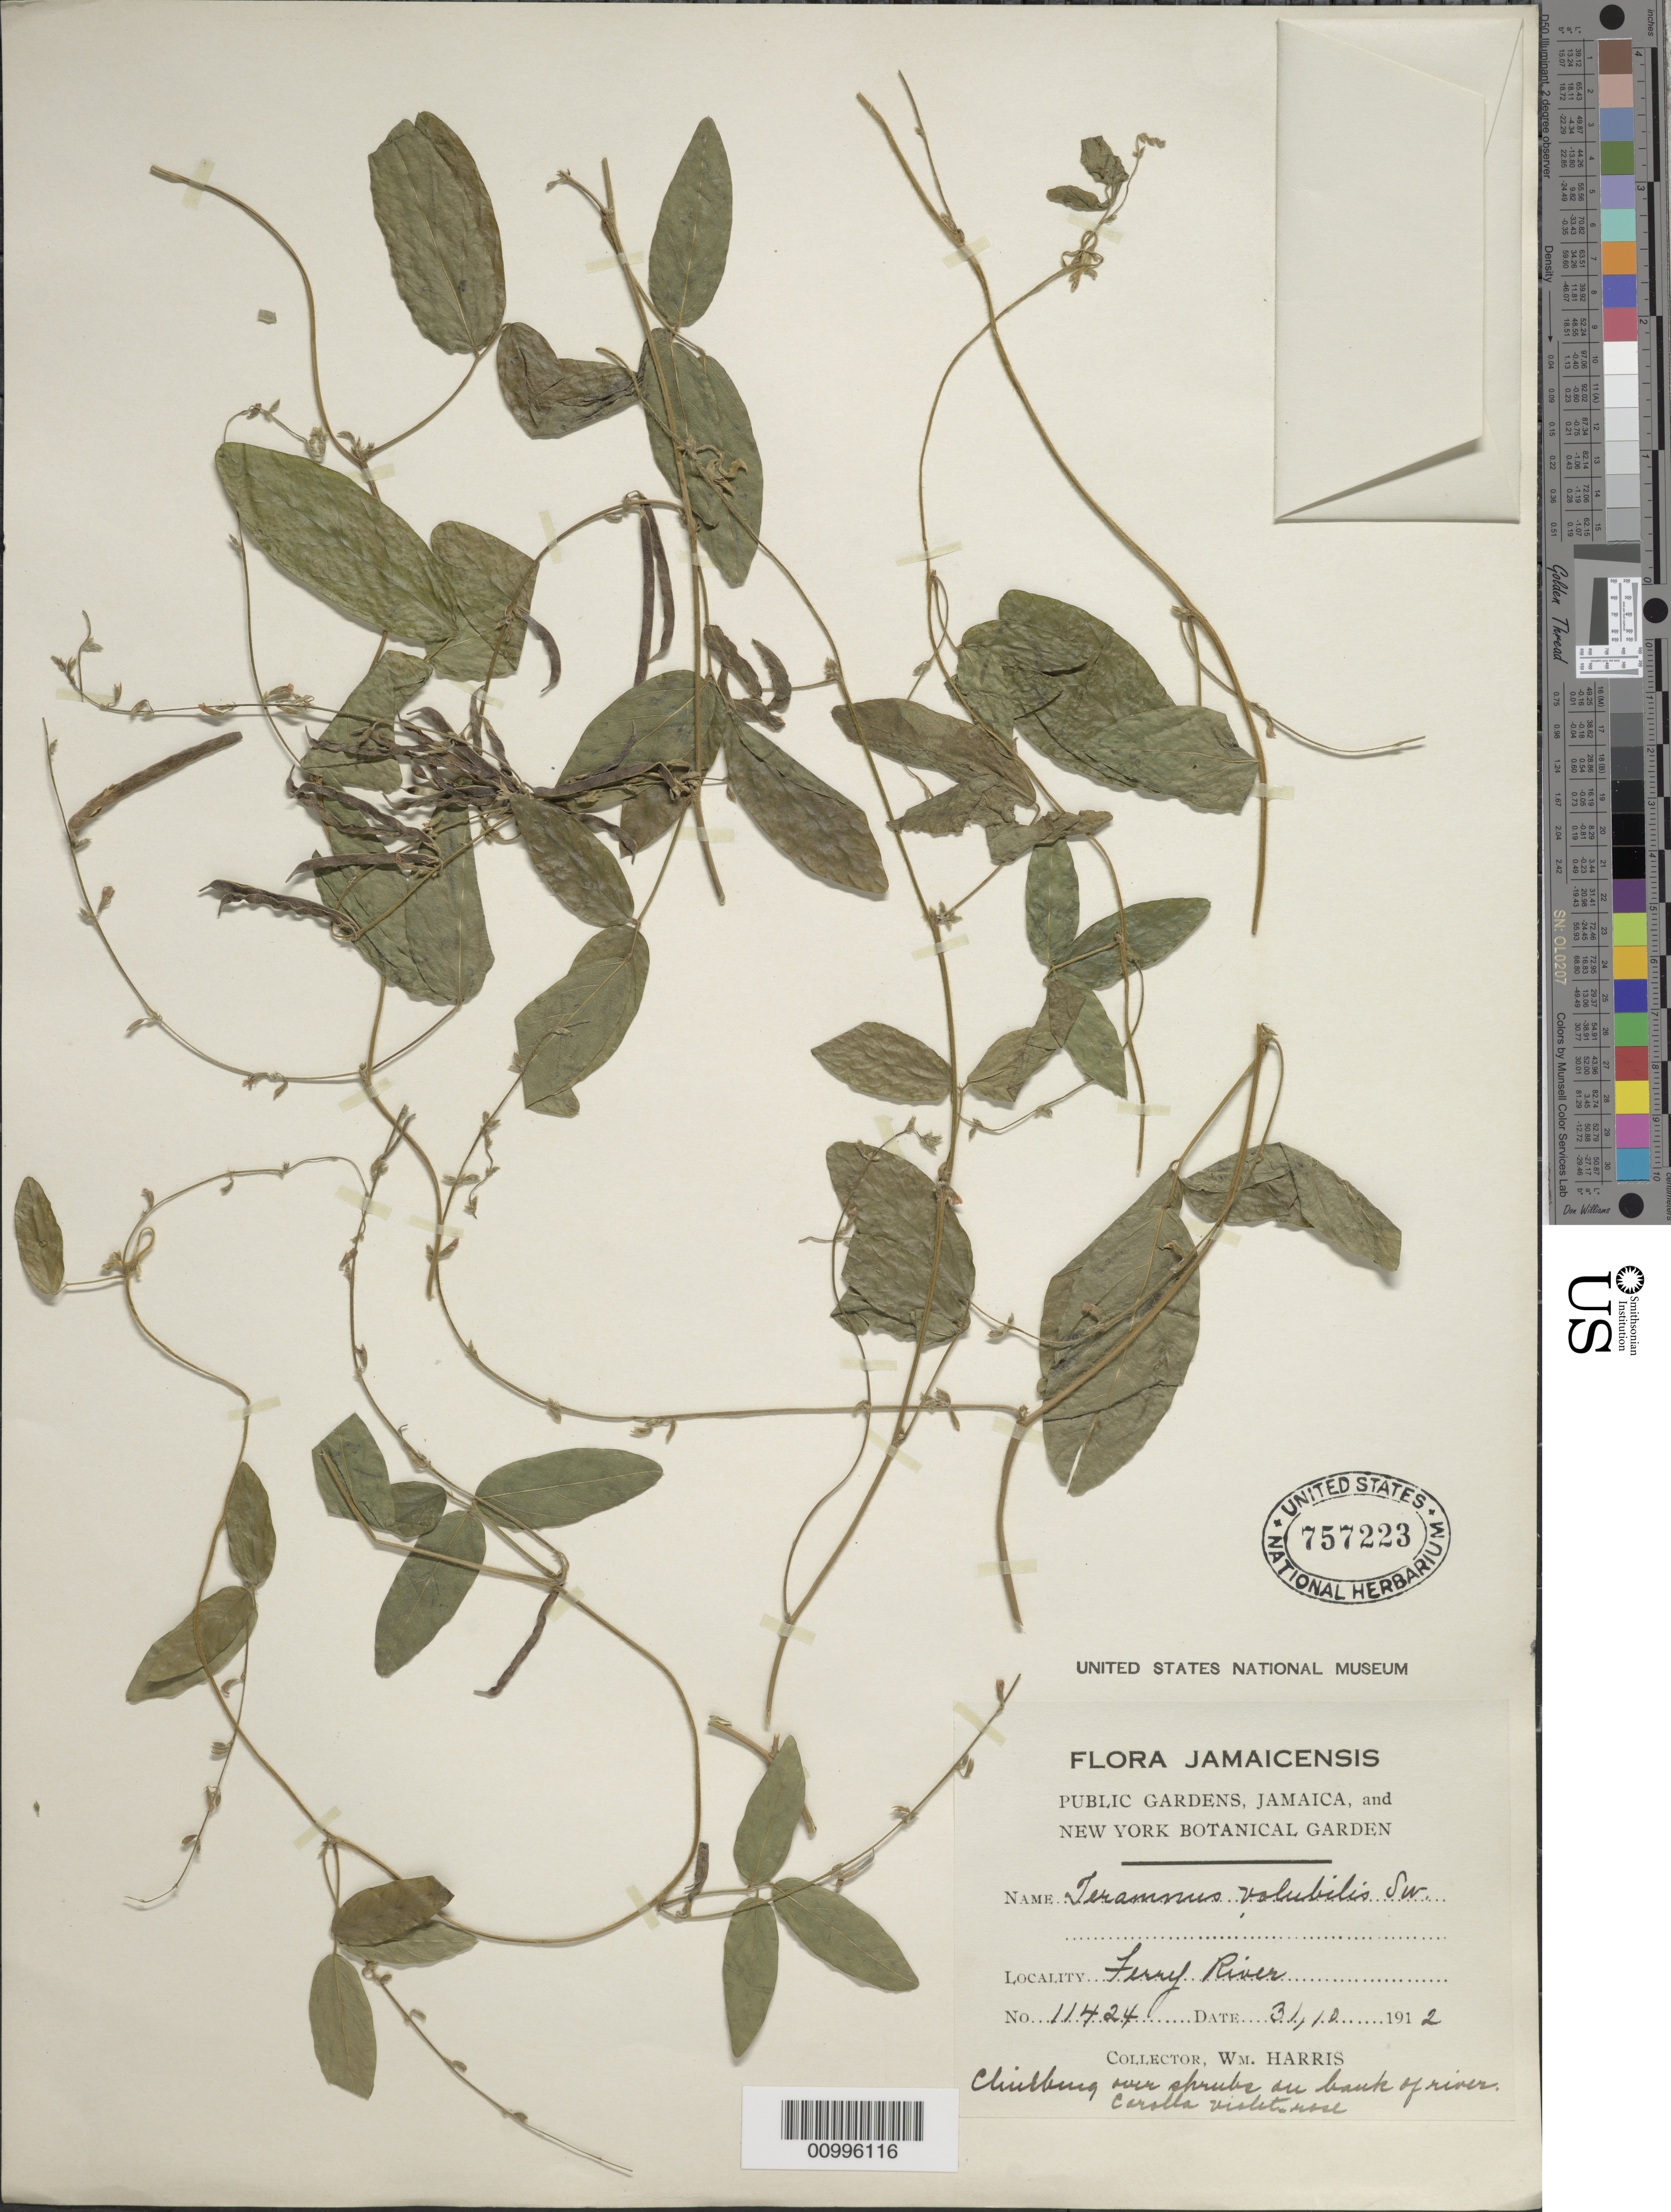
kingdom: Plantae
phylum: Tracheophyta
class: Magnoliopsida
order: Fabales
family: Fabaceae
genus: Teramnus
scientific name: Teramnus volubilis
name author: Sw.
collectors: W. H. Harris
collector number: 11424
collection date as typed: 31 Oct 1912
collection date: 1912-10-31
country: Jamaica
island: Jamaica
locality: Ferry River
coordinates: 0 N, 0 E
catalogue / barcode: US 757223